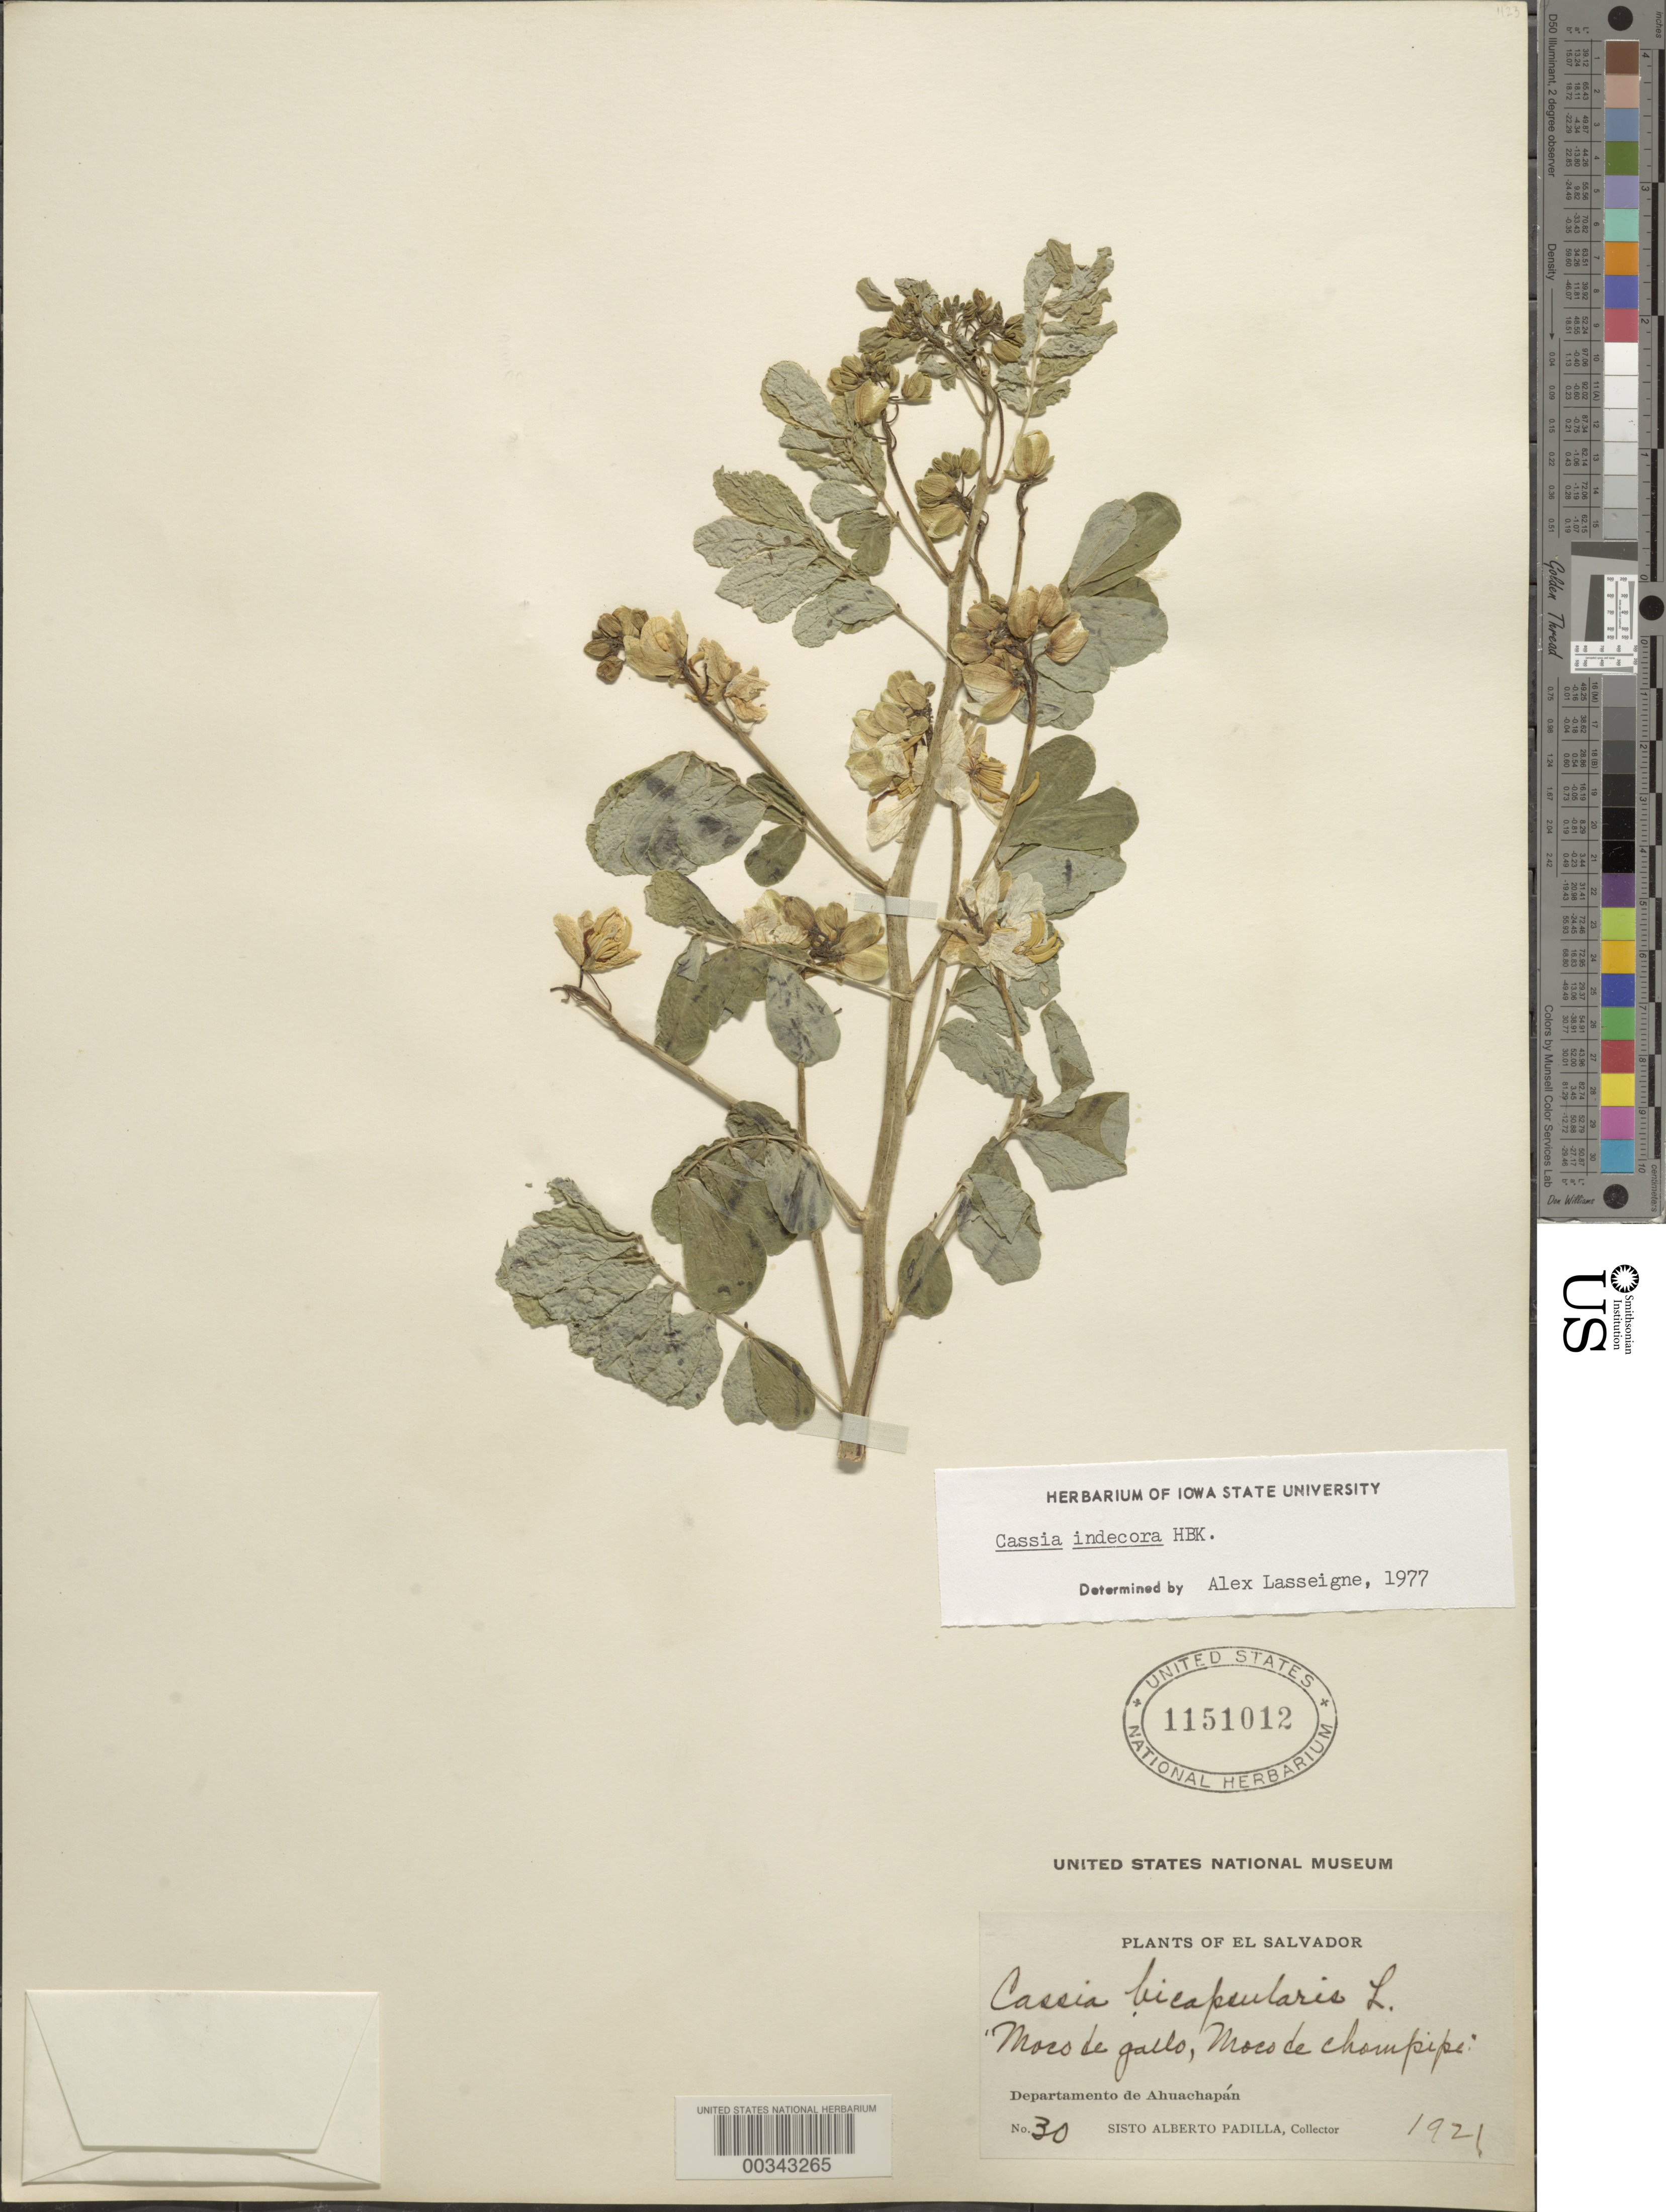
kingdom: Plantae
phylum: Tracheophyta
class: Magnoliopsida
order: Fabales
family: Fabaceae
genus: Senna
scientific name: Senna pendula var. advena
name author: (Vogel) H.S. Irwin & Barneby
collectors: S. A. Padilla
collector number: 30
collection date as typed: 1921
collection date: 1921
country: El Salvador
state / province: Ahuachapán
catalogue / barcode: US 1151012